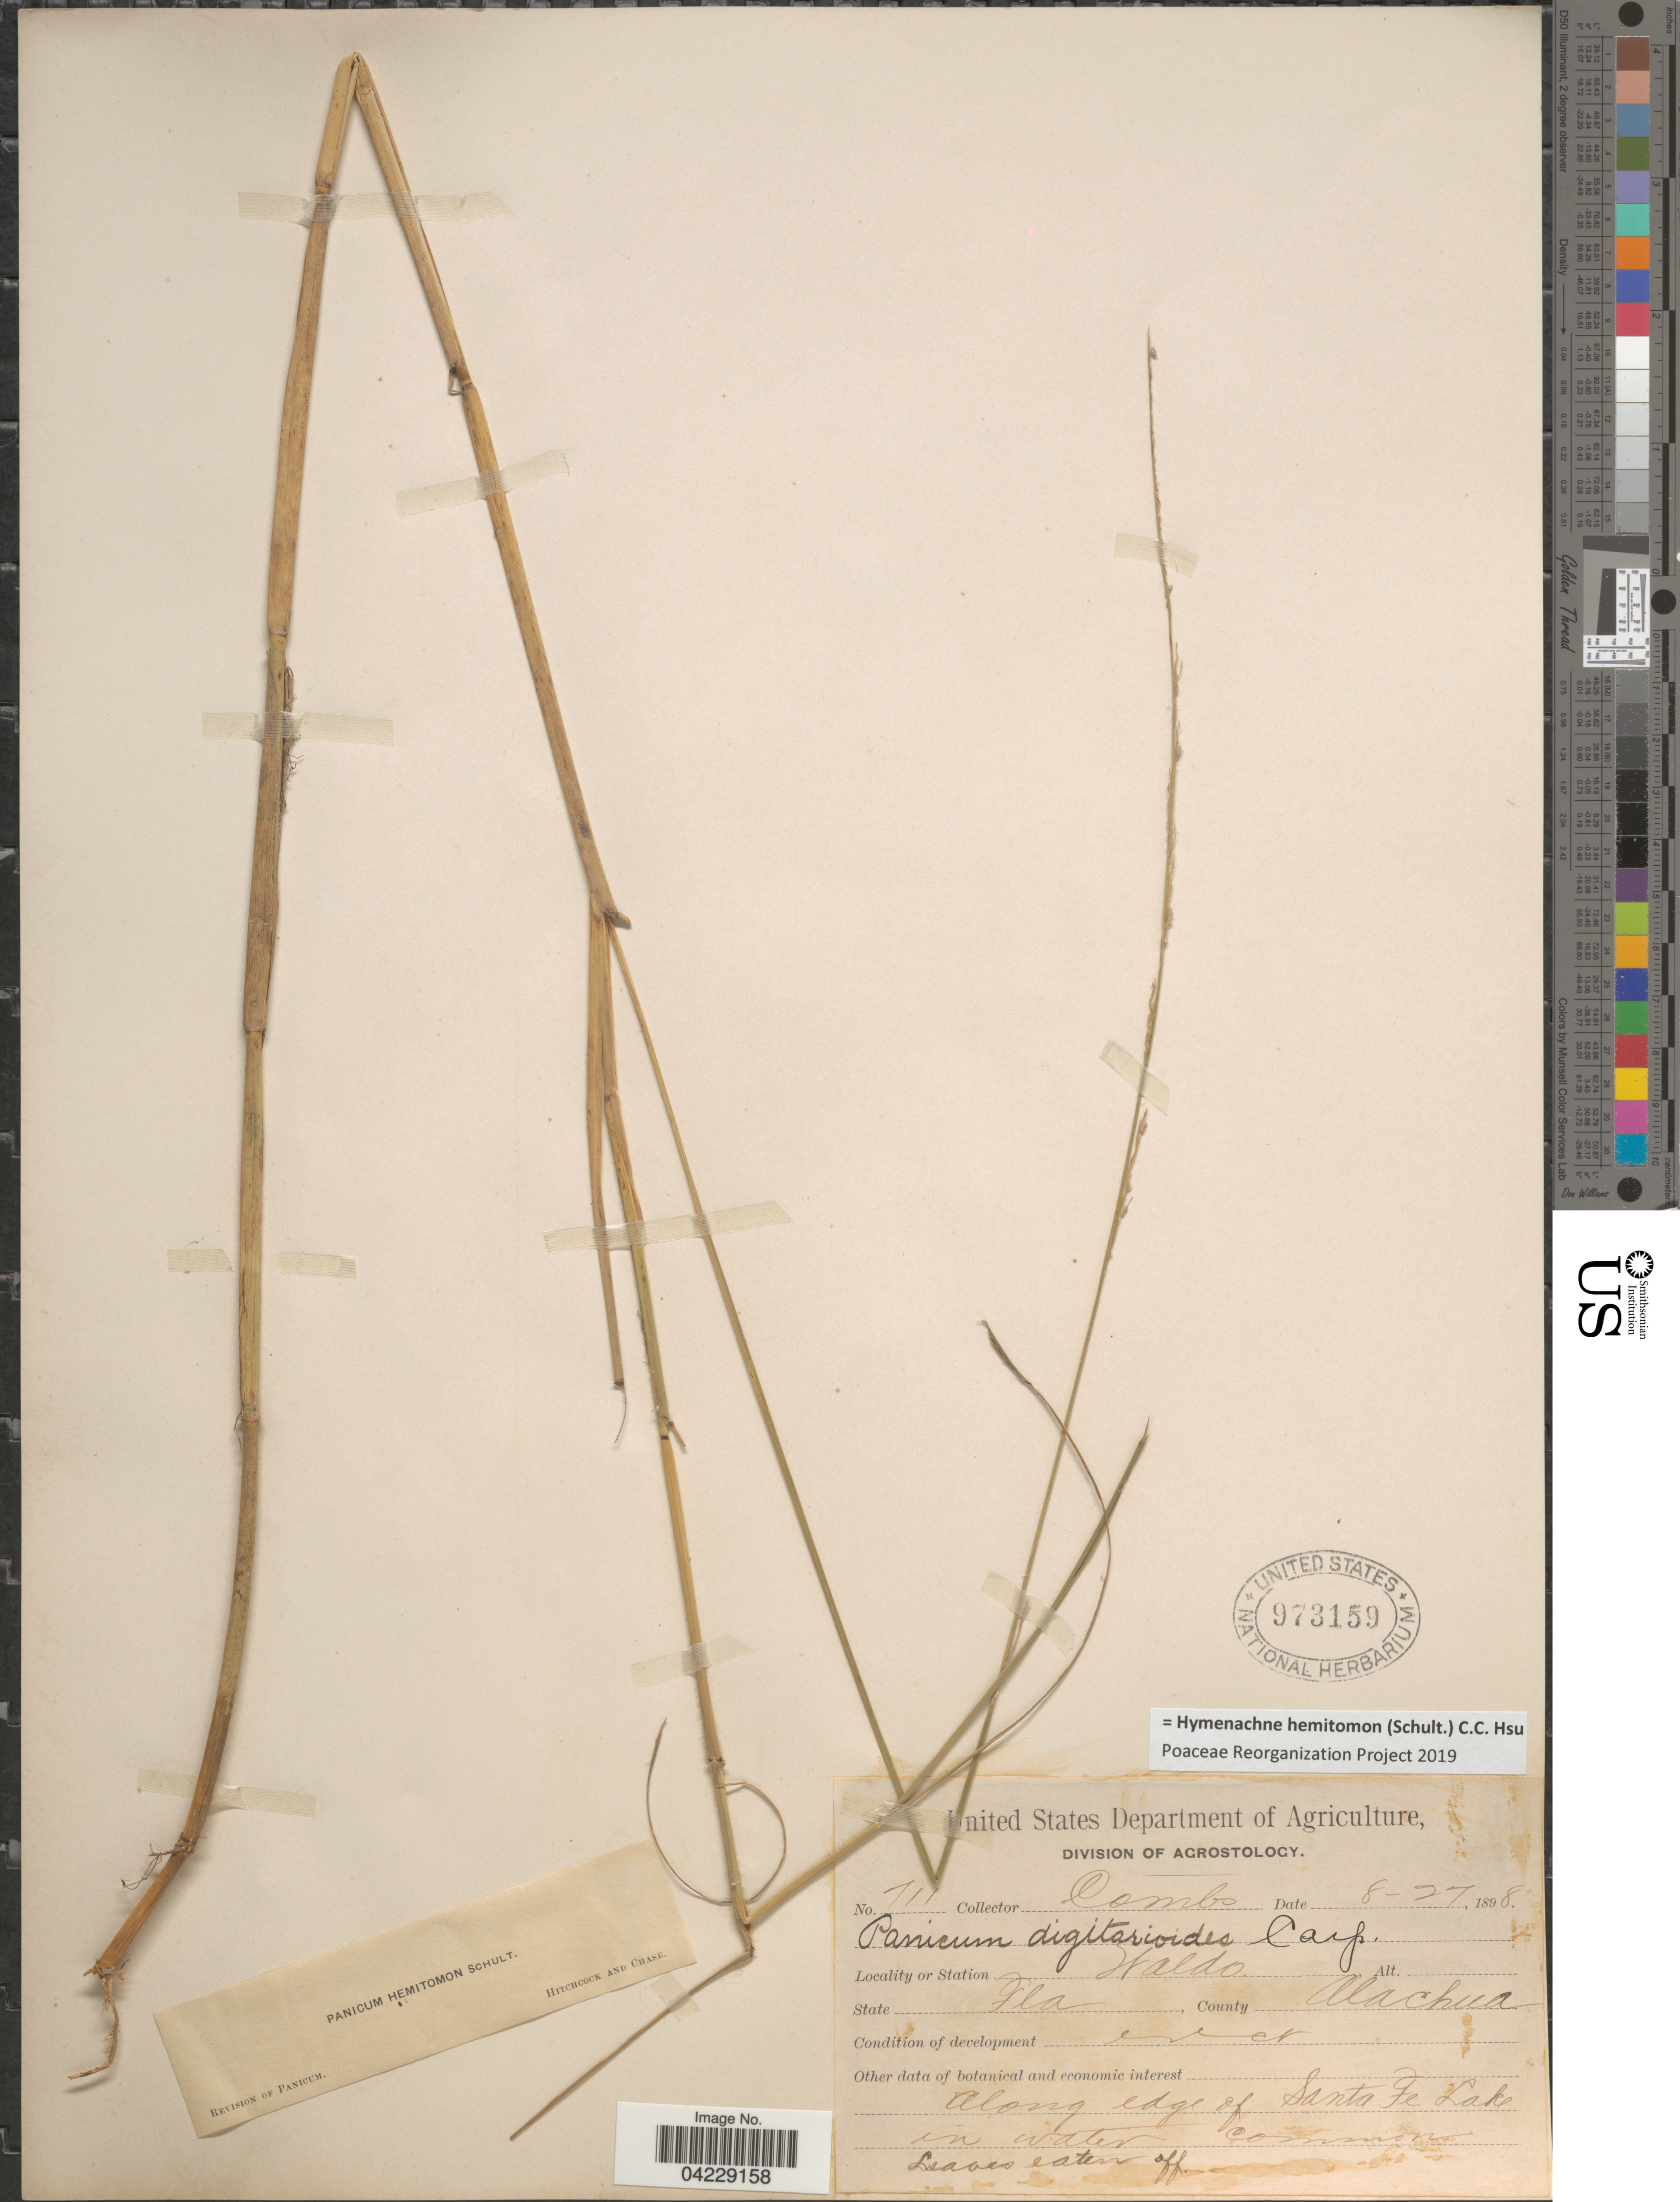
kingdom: Plantae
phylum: Tracheophyta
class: Liliopsida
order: Poales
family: Poaceae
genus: Hymenachne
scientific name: Hymenachne hemitomon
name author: (Schult.) C. C. Hsu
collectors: -. Combs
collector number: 711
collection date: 1898-08-27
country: United States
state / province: Florida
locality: Waldo. County Alachua. Along edge of Santa Fe Lake.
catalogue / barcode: US 973159